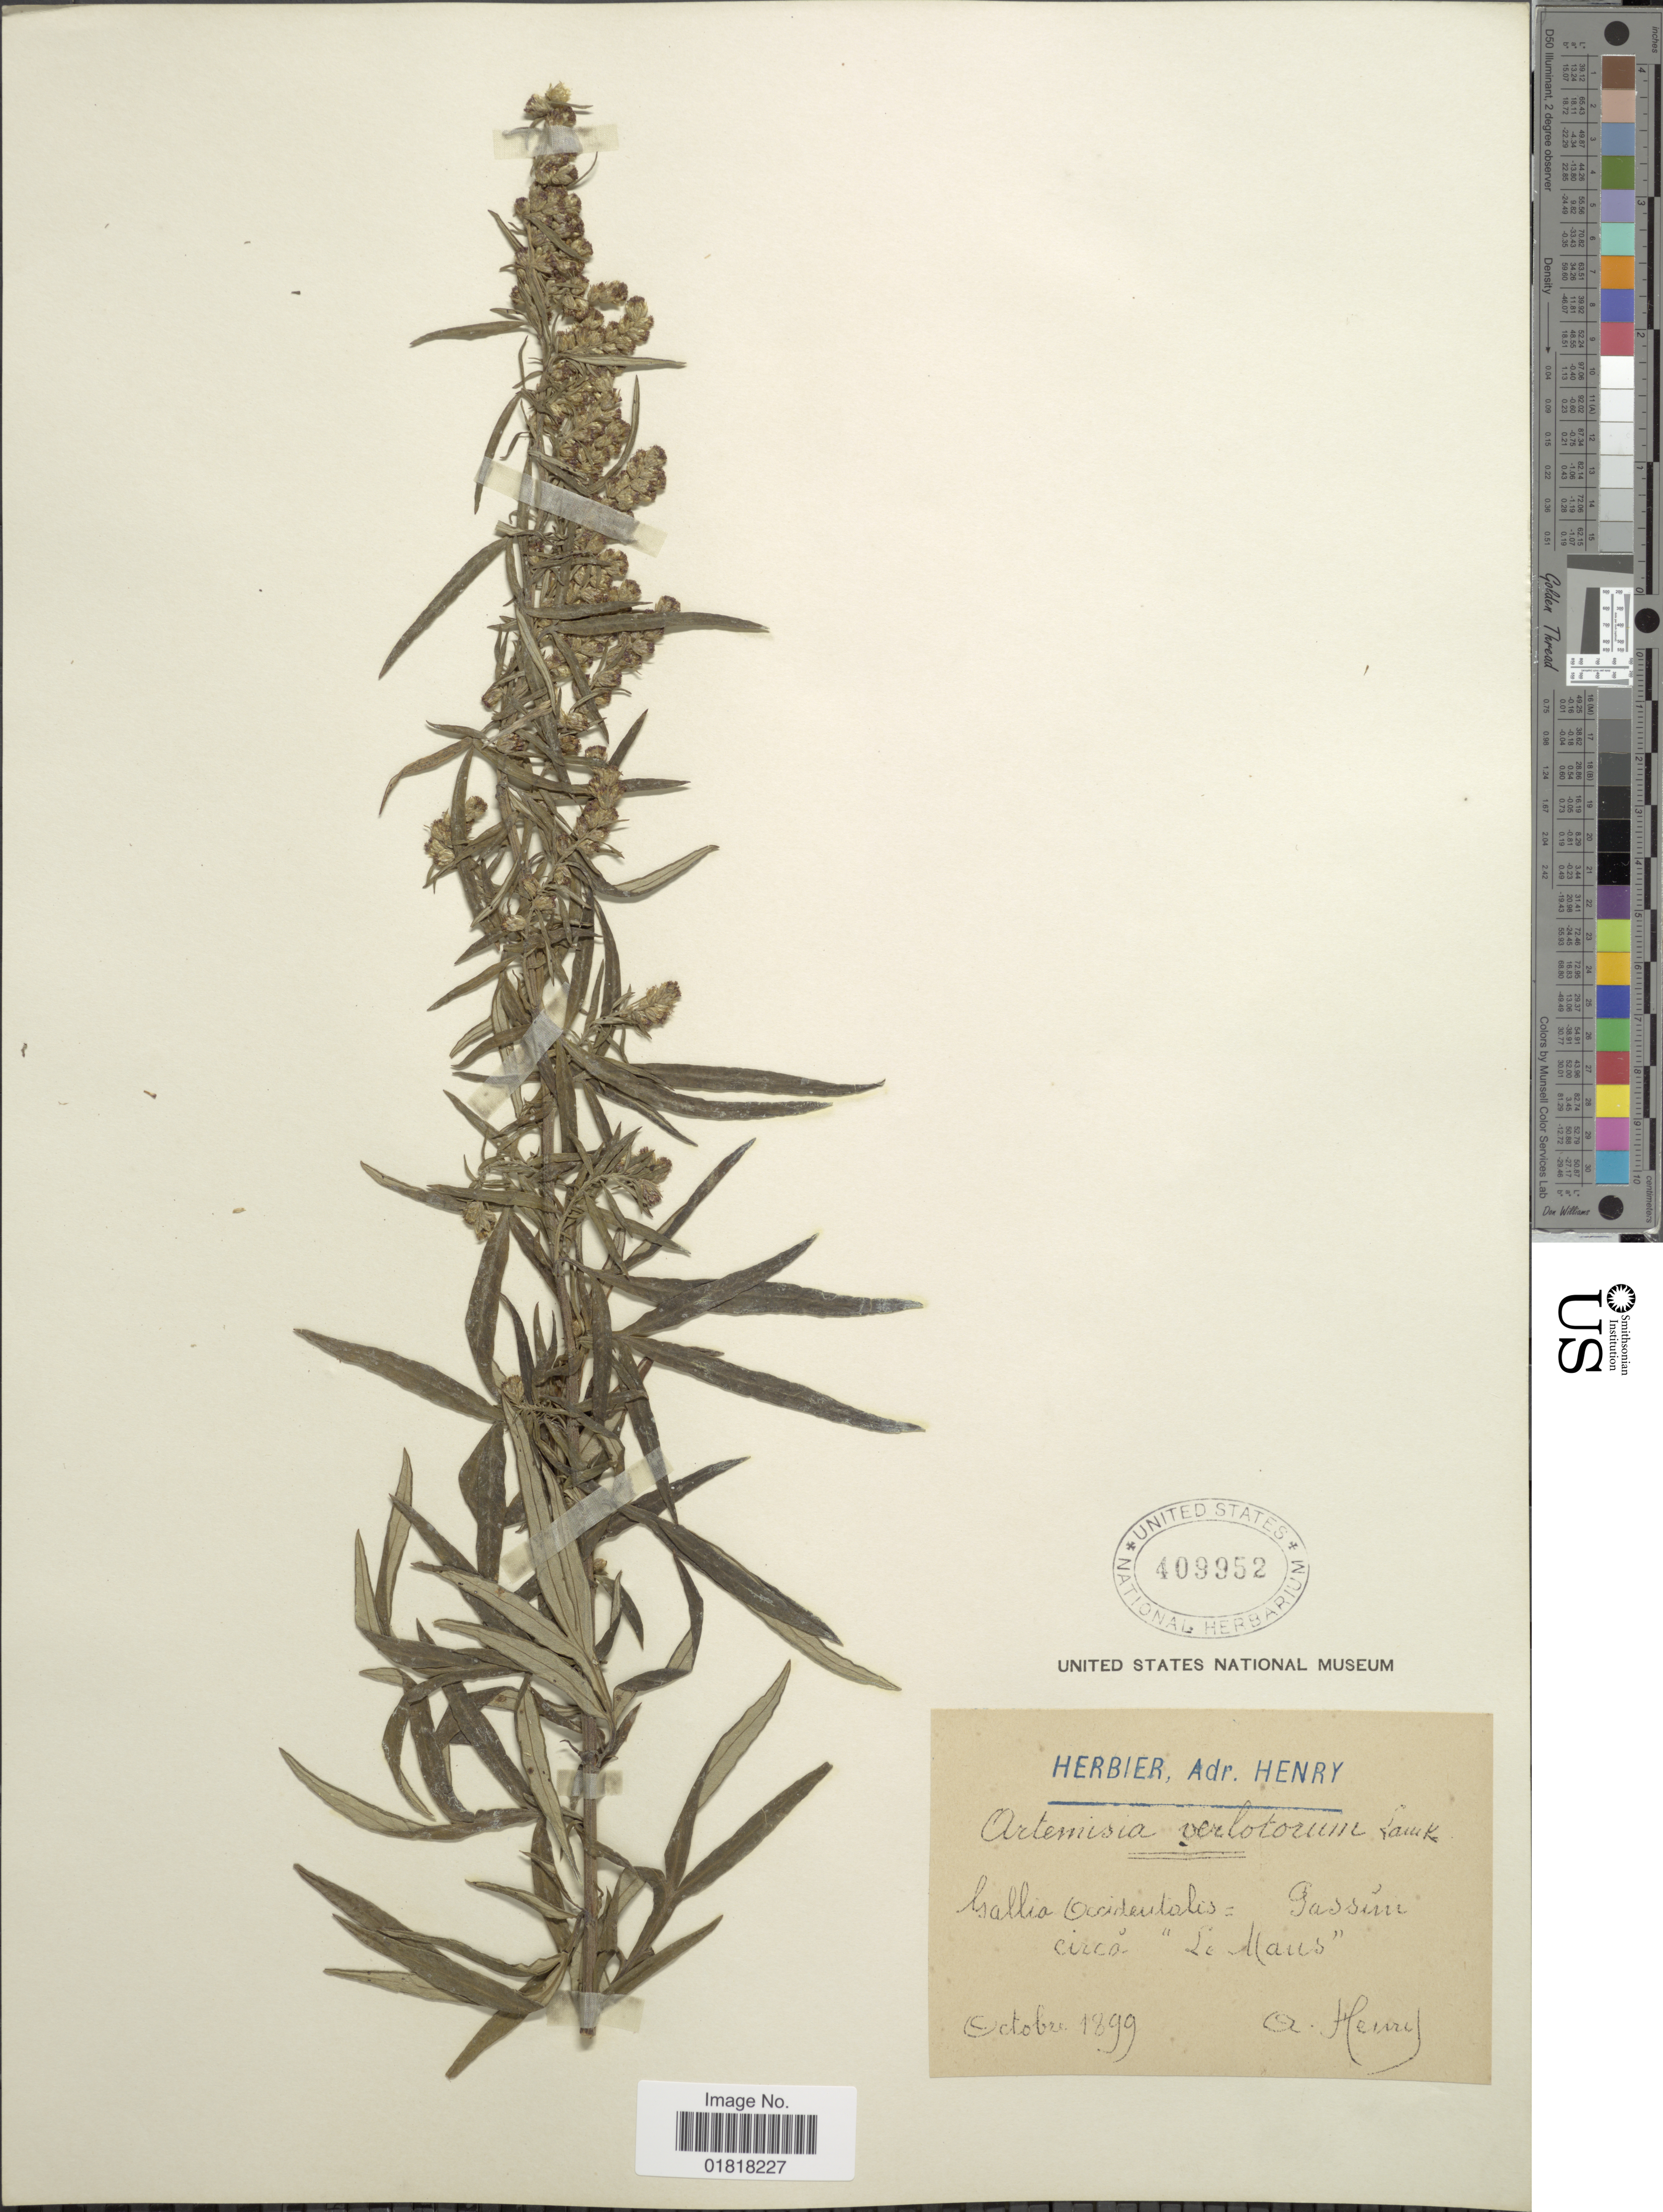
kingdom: Plantae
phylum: Tracheophyta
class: Magnoliopsida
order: Asterales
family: Asteraceae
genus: Artemisia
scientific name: Artemisia verlotorum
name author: Lamotte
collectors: A. Henry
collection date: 1899-10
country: France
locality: Gallia Occidentalis, Gassim circa "Le Mans"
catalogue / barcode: US 409952